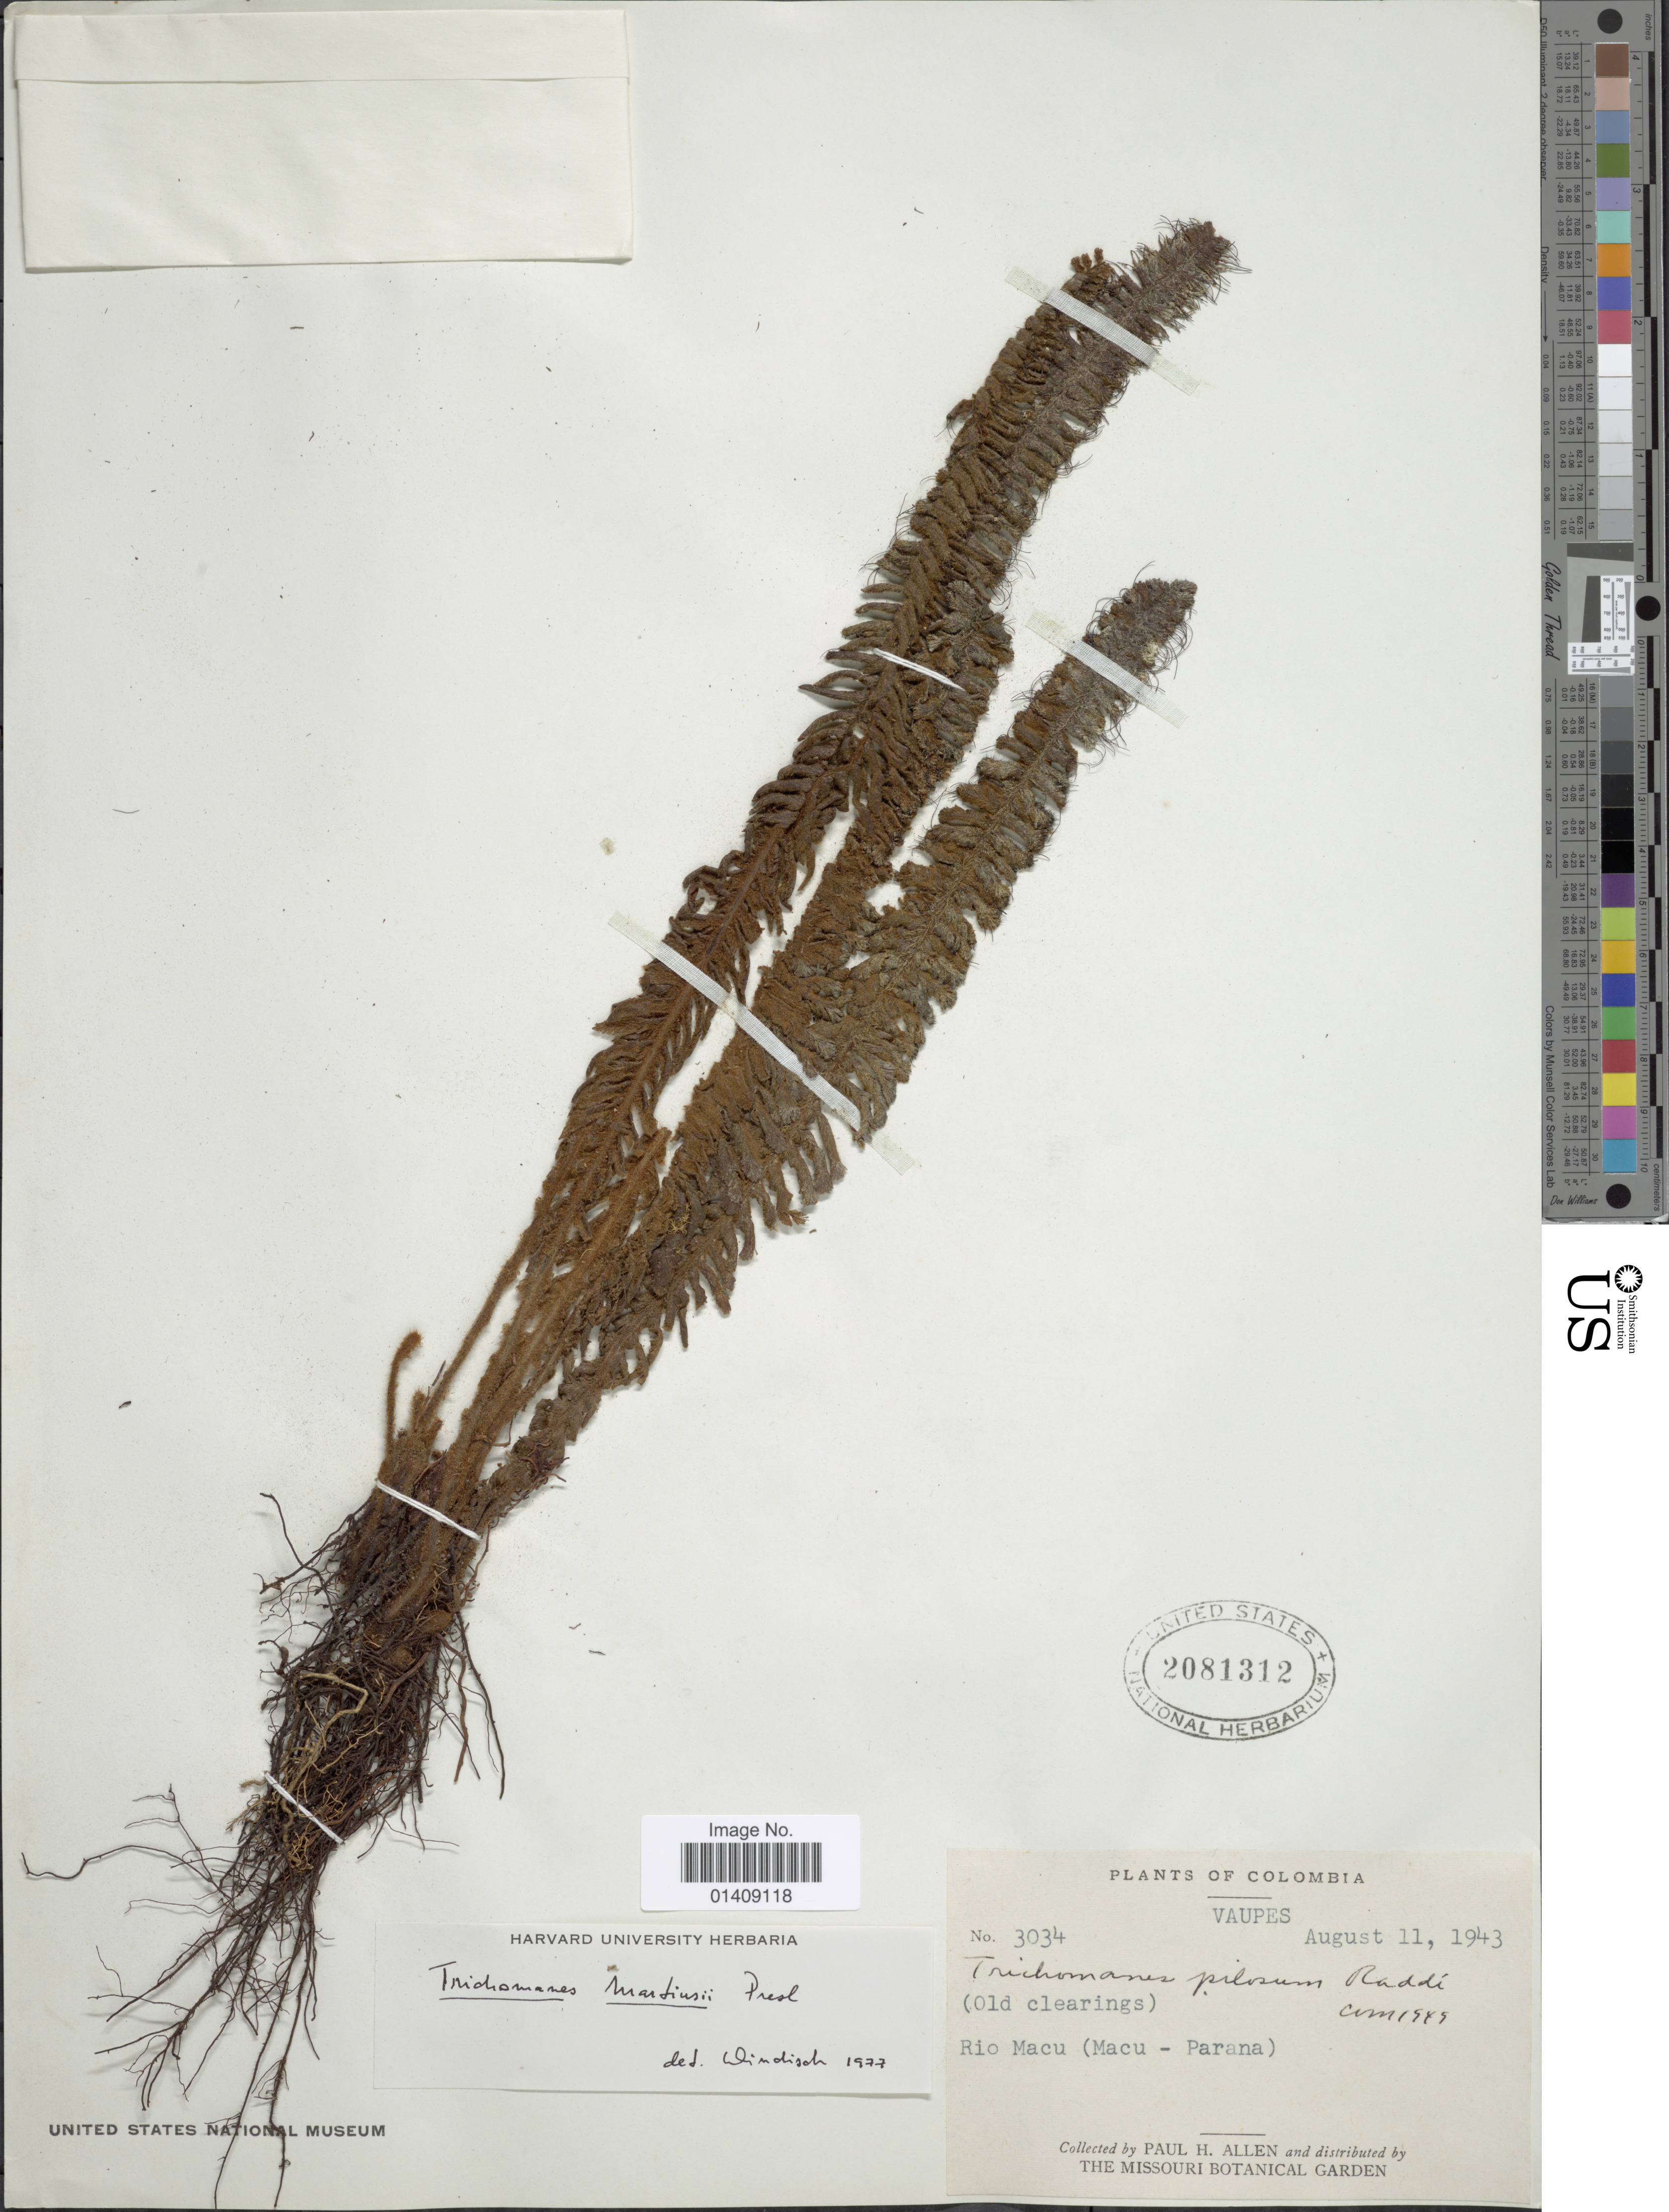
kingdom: Plantae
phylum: Tracheophyta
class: Polypodiopsida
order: Hymenophyllales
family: Hymenophyllaceae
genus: Trichomanes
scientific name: Trichomanes martiusii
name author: C. Presl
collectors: P. H. Allen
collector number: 3034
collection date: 1943-08-11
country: Colombia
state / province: Vaupés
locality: Rio Macu Macu Parana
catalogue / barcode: US 2081312